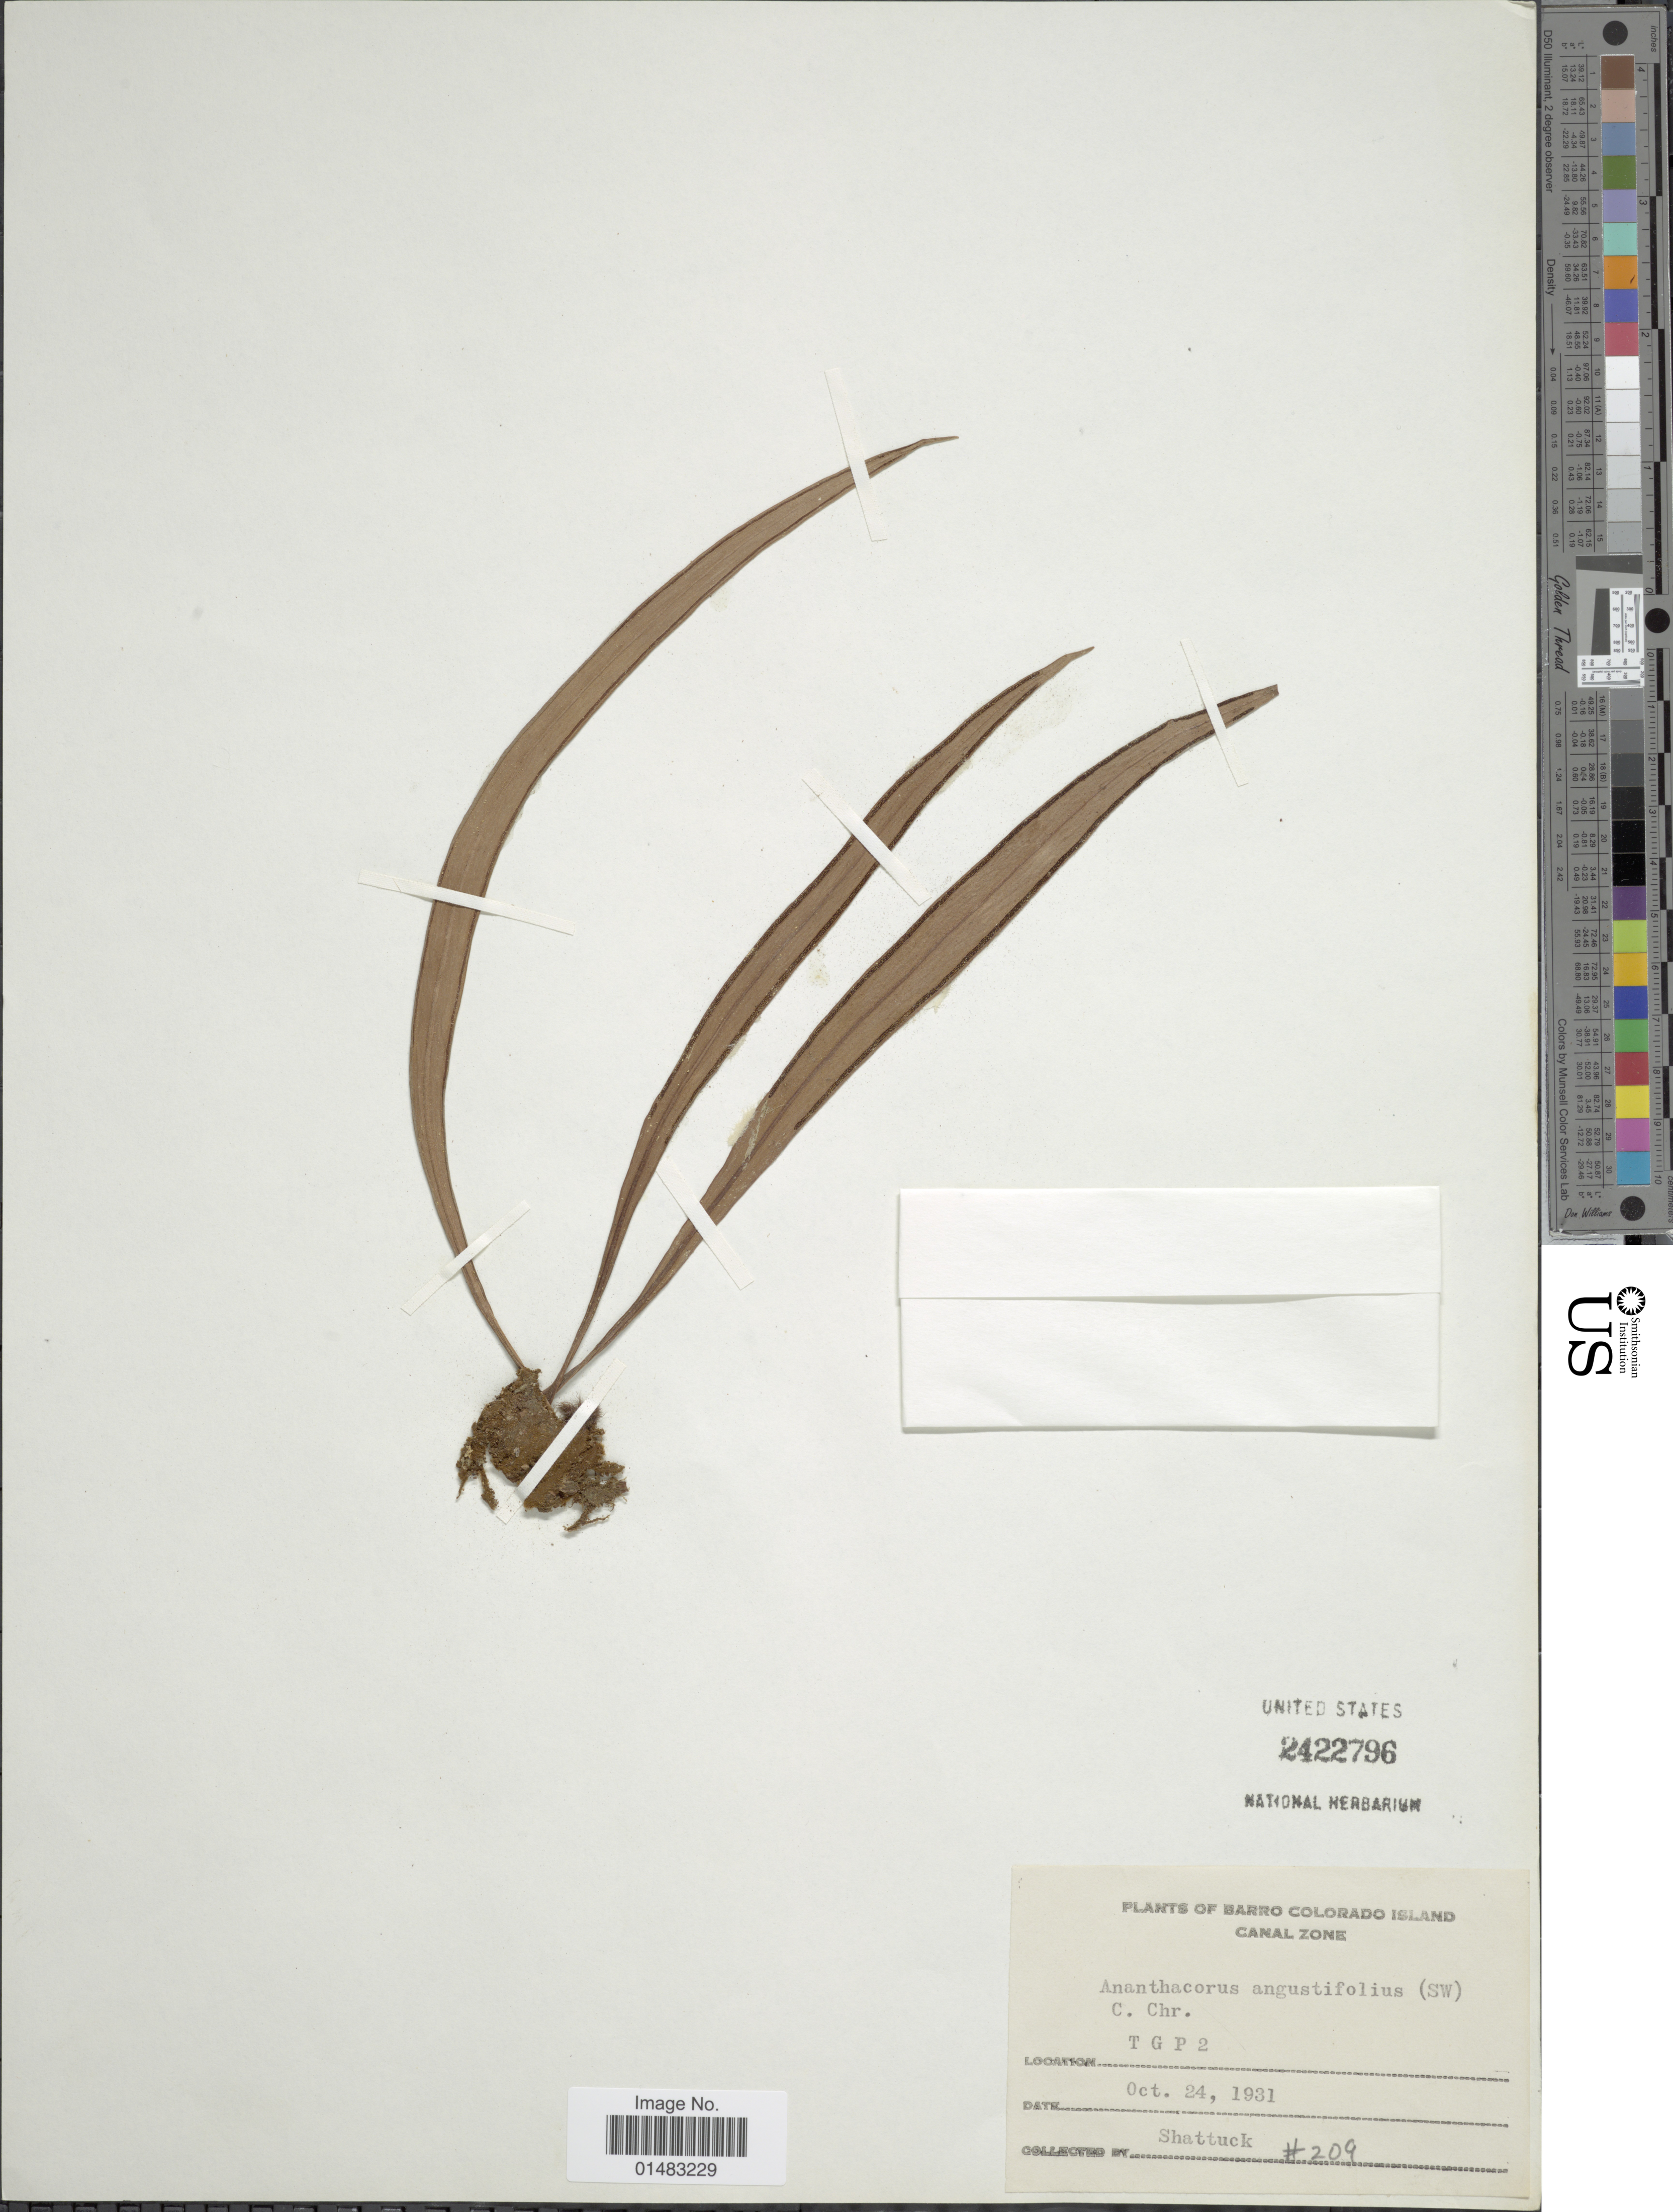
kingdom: Plantae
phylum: Tracheophyta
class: Polypodiopsida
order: Polypodiales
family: Pteridaceae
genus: Ananthacorus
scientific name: Ananthacorus angustifolius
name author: (Sw.) Underw. & Maxon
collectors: Shattuck, --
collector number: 209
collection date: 1931-10-24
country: Panama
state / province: Panamá Oeste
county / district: Canal Zone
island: Barro Colorado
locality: Barro Colorado Island, Canal Zone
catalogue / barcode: US 2422796